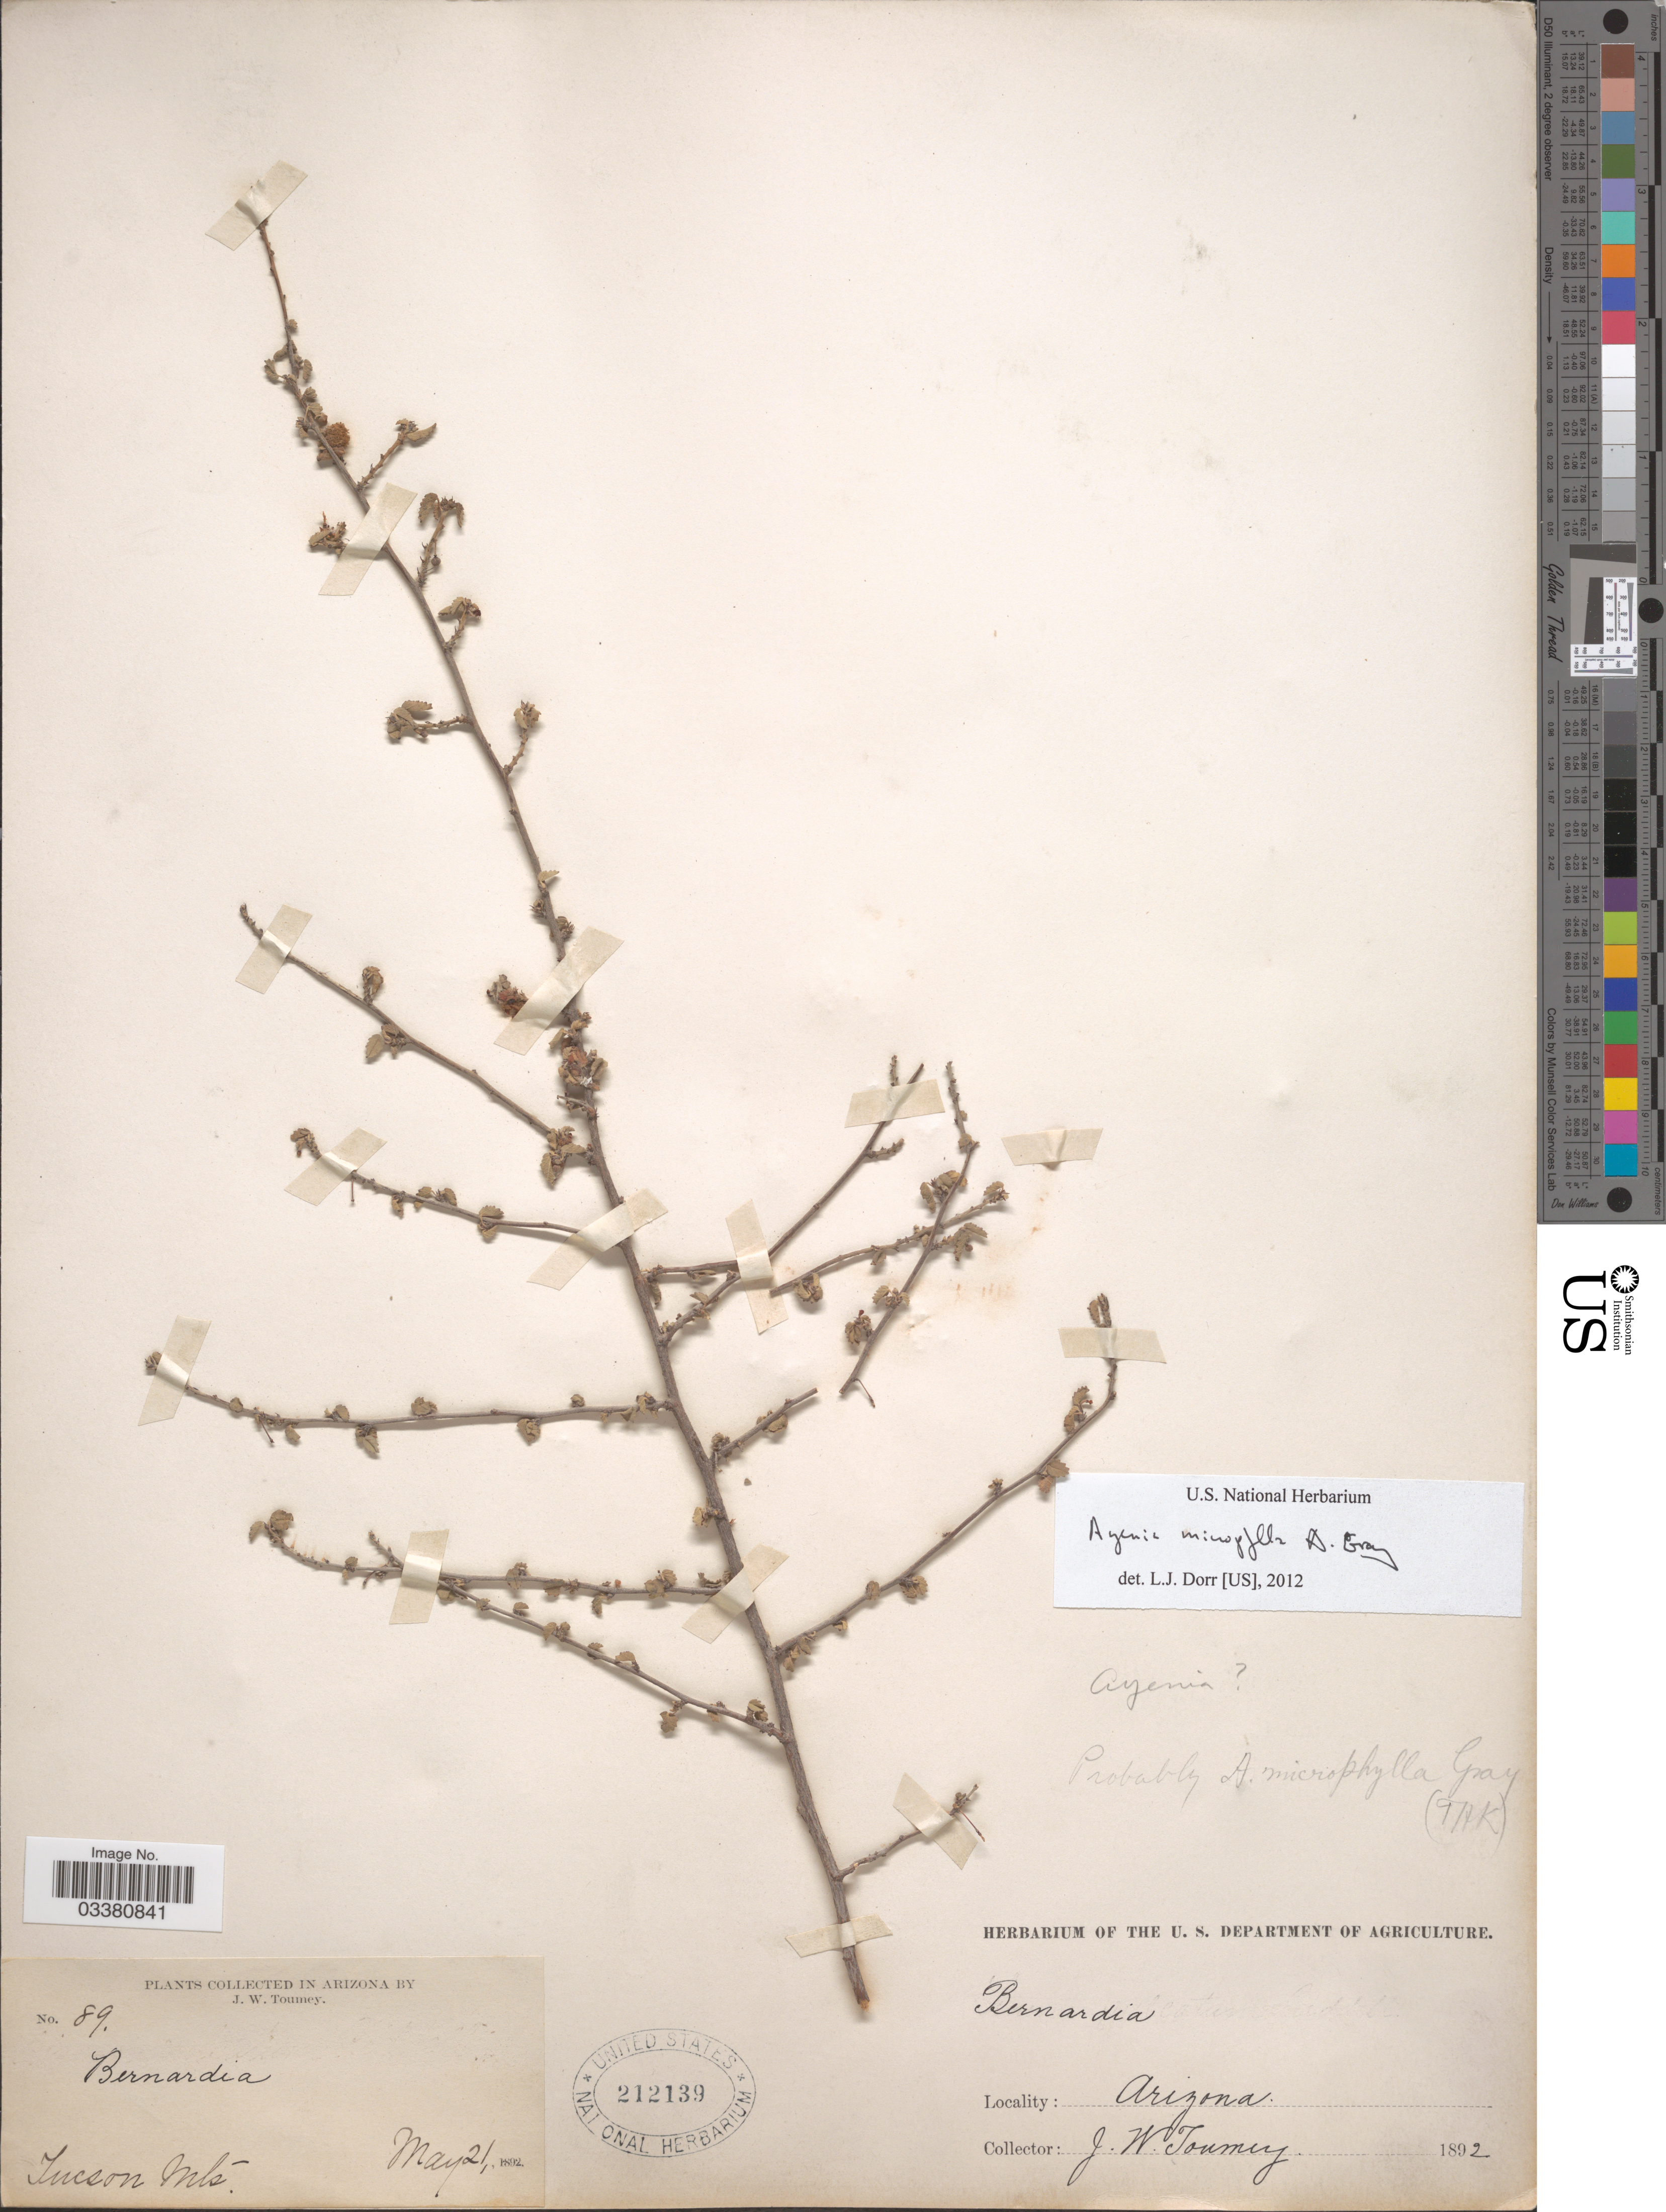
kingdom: Plantae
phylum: Tracheophyta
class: Magnoliopsida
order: Malvales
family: Malvaceae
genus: Ayenia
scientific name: Ayenia microphylla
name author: A. Gray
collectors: J. W. Toumey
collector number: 89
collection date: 1892-05-21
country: United States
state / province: Arizona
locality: Tucson Mts.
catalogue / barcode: US 212139